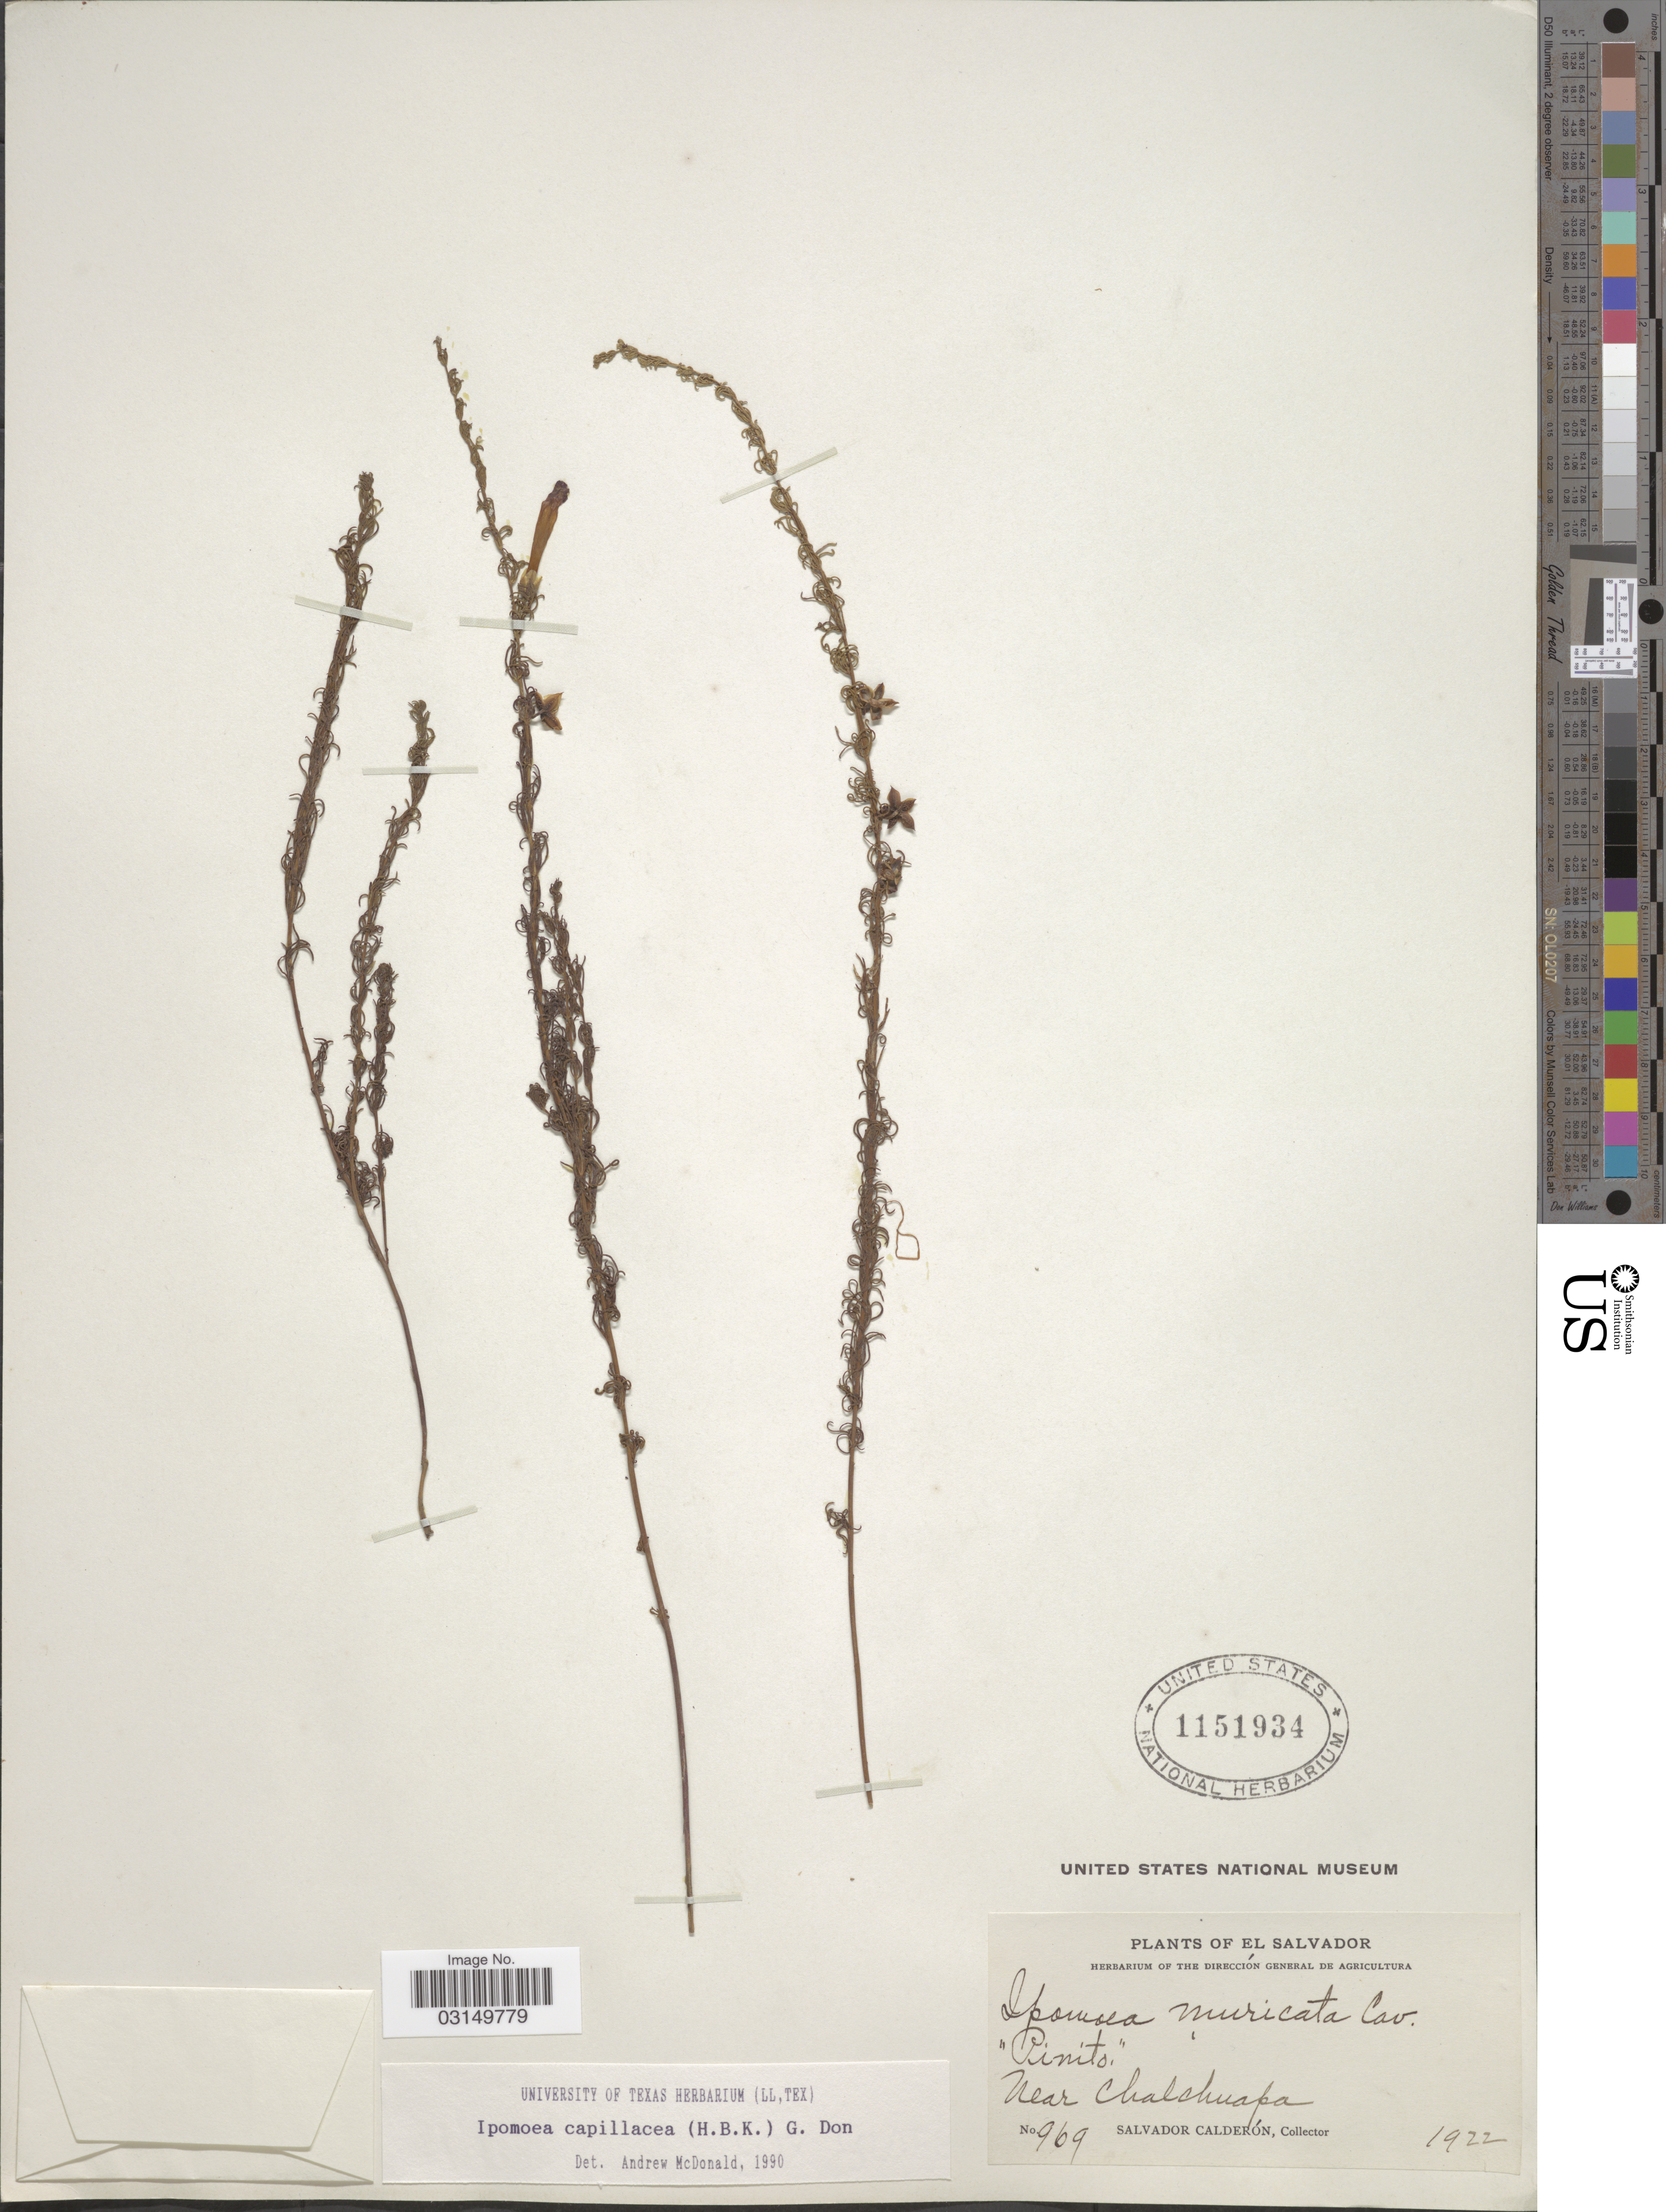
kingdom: Plantae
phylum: Tracheophyta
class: Magnoliopsida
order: Solanales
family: Convolvulaceae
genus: Ipomoea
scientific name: Ipomoea capillacea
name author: (Kunth) G. Don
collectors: S. Calderón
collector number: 969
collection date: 1922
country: El Salvador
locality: Near Chalchuapa.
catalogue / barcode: US 1151934